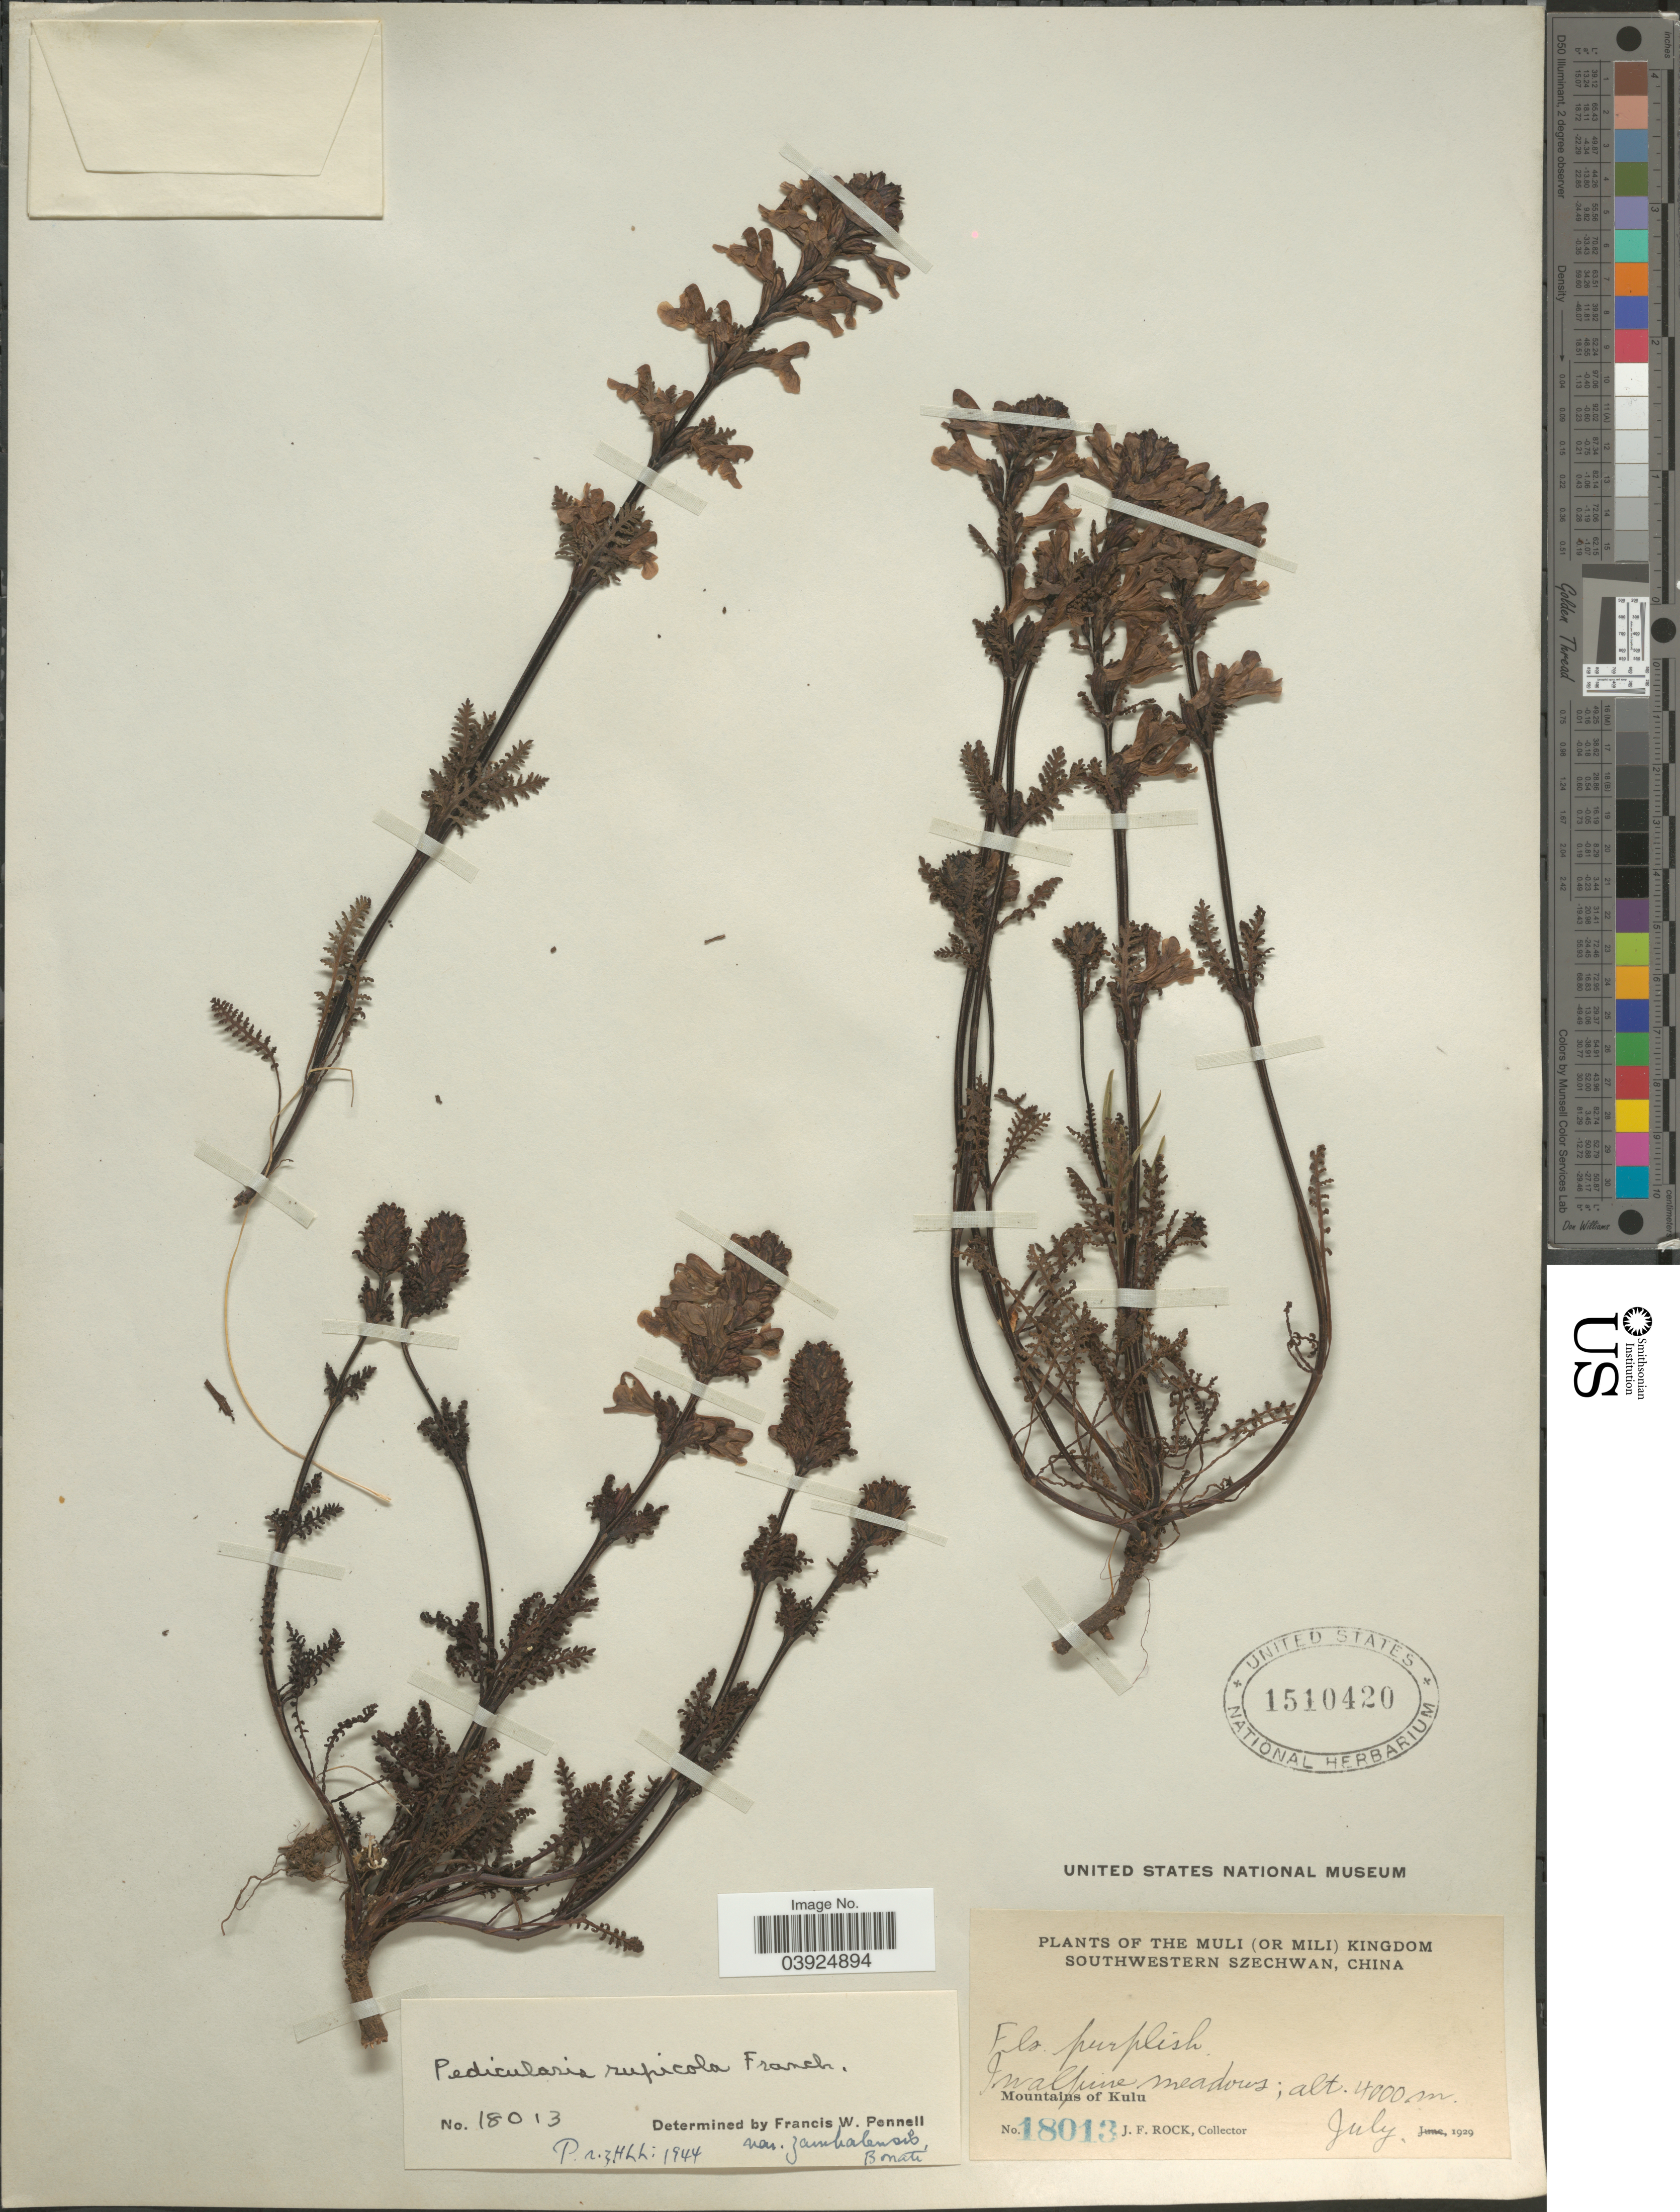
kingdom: Plantae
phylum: Tracheophyta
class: Magnoliopsida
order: Lamiales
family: Orobanchaceae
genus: Pedicularis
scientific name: Pedicularis rupicola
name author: Franch. ex Maxim.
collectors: J. Rock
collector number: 18013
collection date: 1929-07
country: China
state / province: Sichuan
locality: The Muli (or Mili) Kingdom Southwestern Szechwan. Mountains of Kulu.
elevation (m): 4000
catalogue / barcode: US 1510420